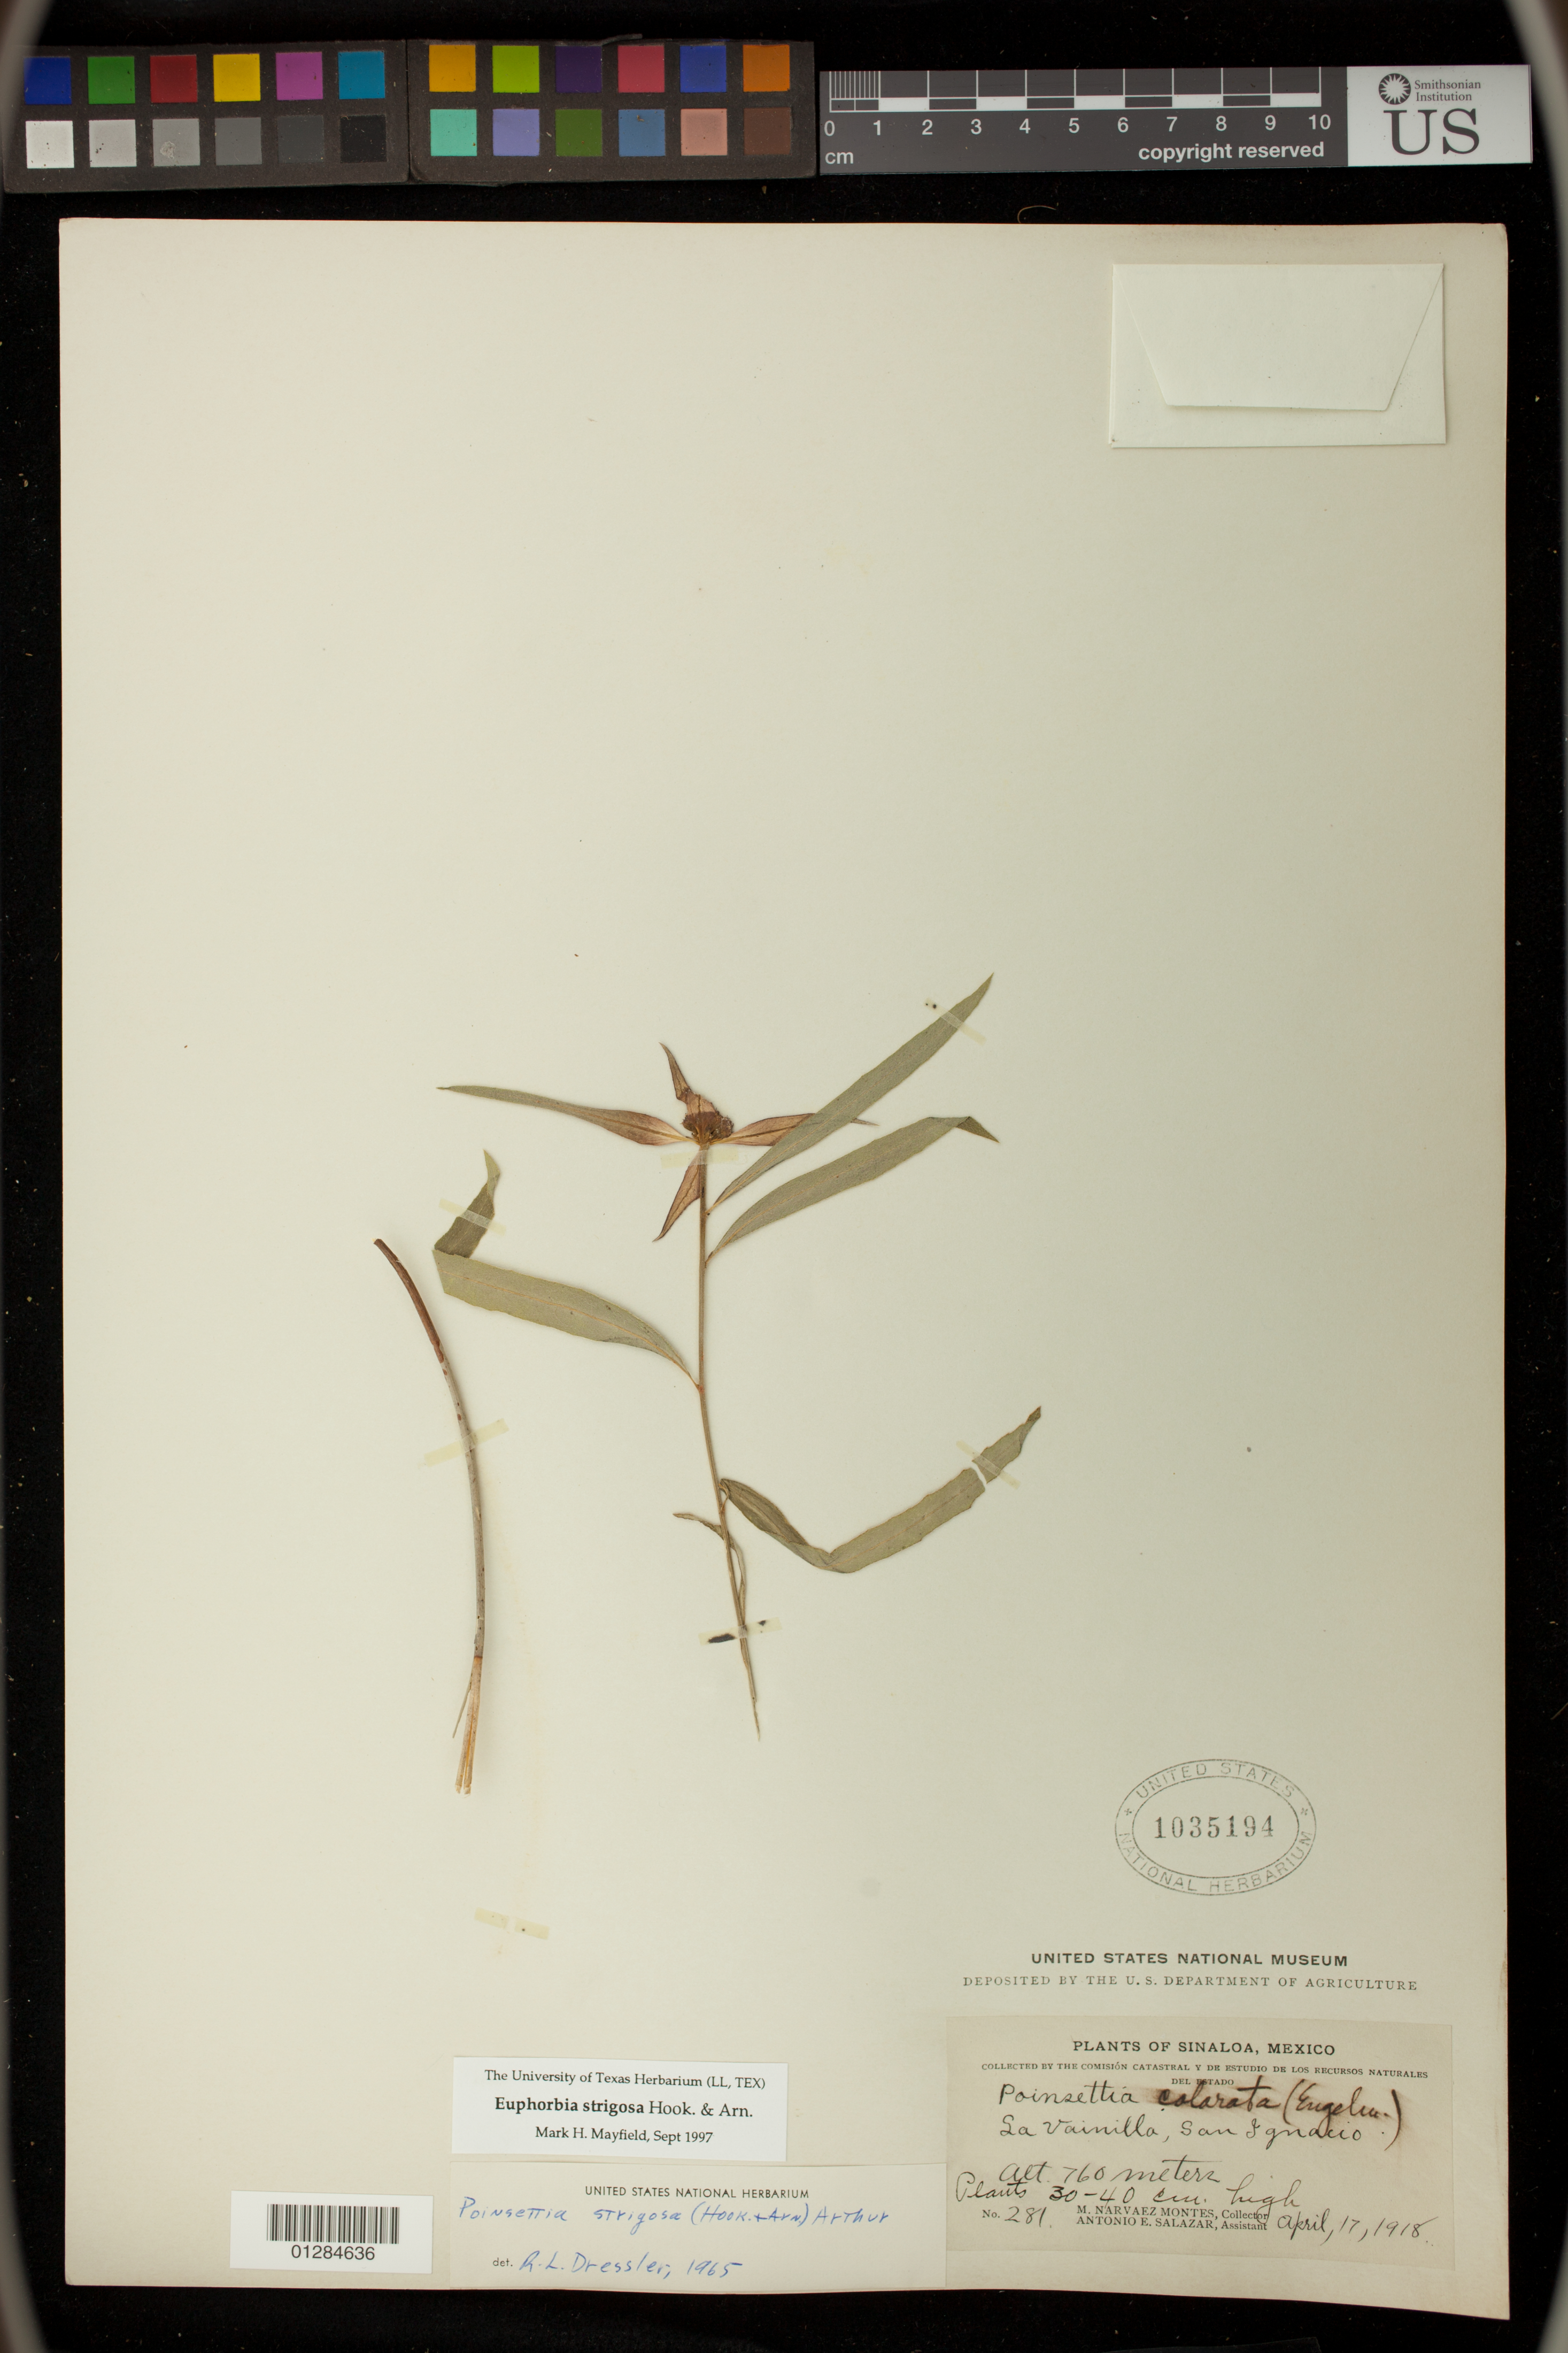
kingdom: Plantae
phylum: Tracheophyta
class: Magnoliopsida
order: Malpighiales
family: Euphorbiaceae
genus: Euphorbia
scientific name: Euphorbia strigosa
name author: Hook. & Arn.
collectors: M. Narvaez-Montes & A. Salazar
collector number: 281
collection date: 1918-04-17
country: Mexico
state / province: Sinaloa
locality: La Vainilla, San Ignacio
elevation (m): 760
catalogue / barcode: US 1035194